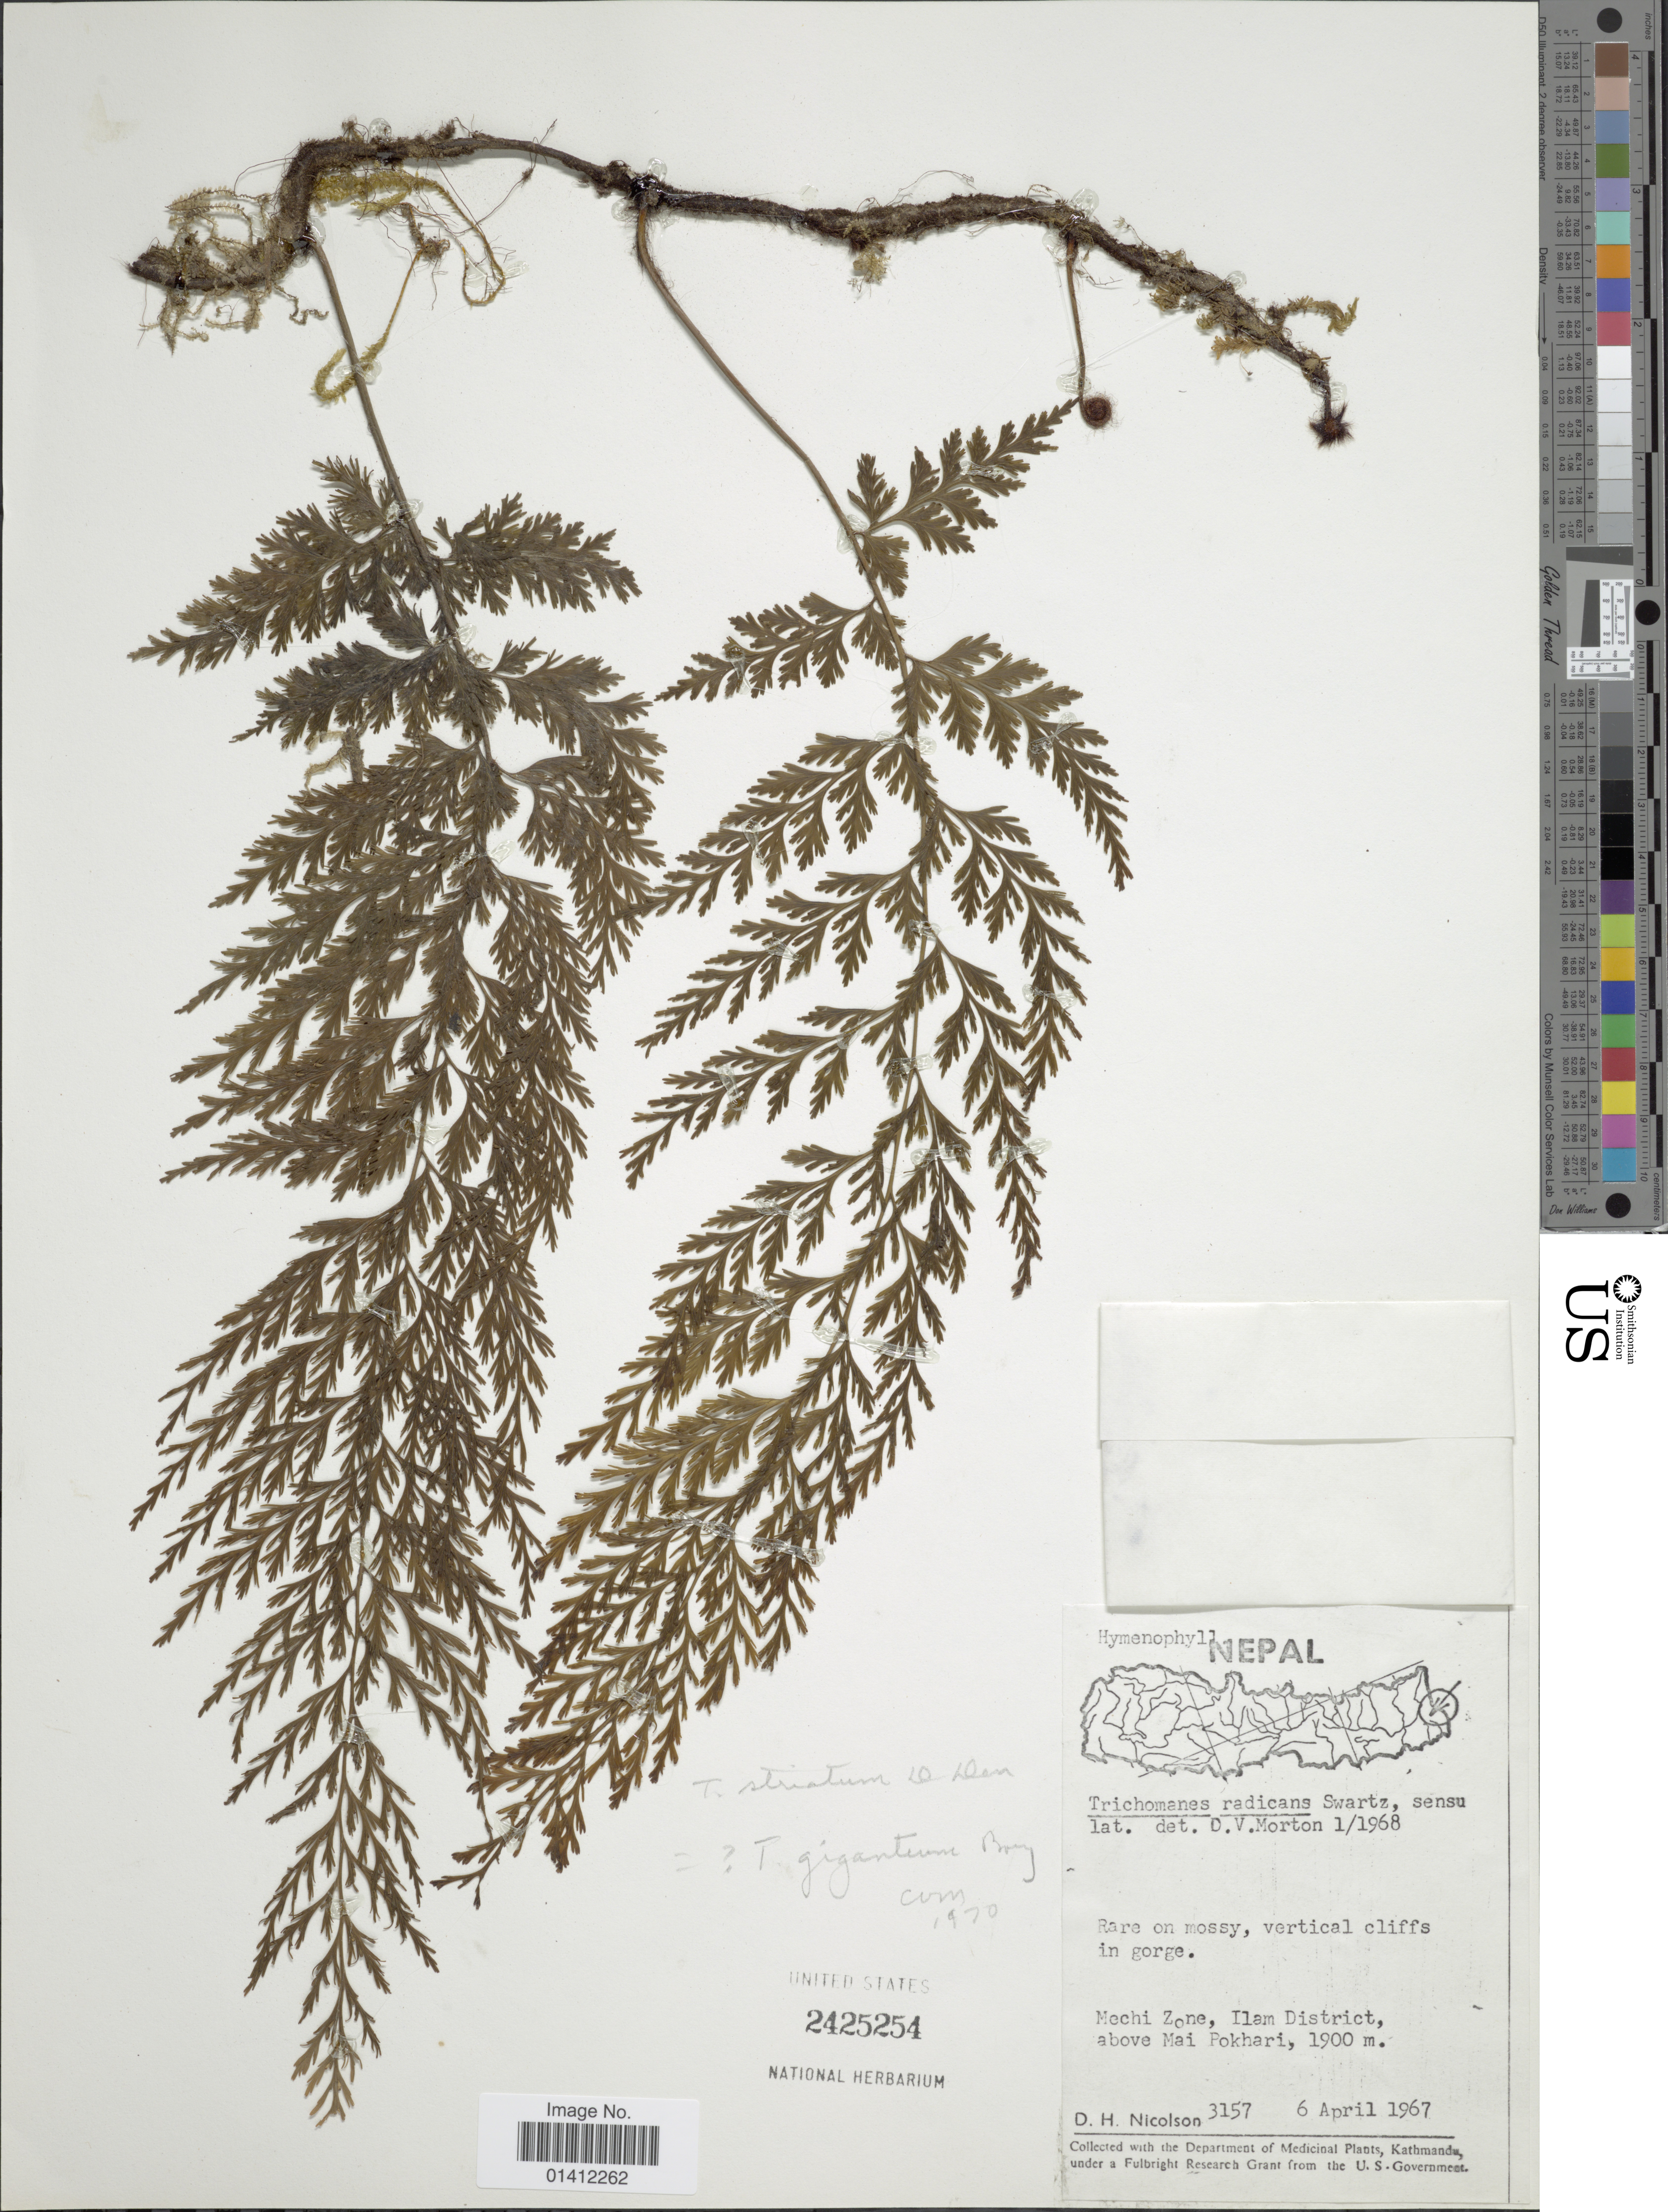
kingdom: Plantae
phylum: Tracheophyta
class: Polypodiopsida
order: Hymenophyllales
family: Hymenophyllaceae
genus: Vandenboschia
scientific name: Vandenboschia gigantea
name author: (Bory ex Willd.) Pic. Serm.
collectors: D. H. Nicolson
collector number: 3157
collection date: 1967-04-06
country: Nepal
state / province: Mechi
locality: Rare on mossy, vertical cliffs in gorge. Mechi Zone, Ilam District, above Mai Pokhari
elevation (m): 1900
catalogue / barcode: US 2425254